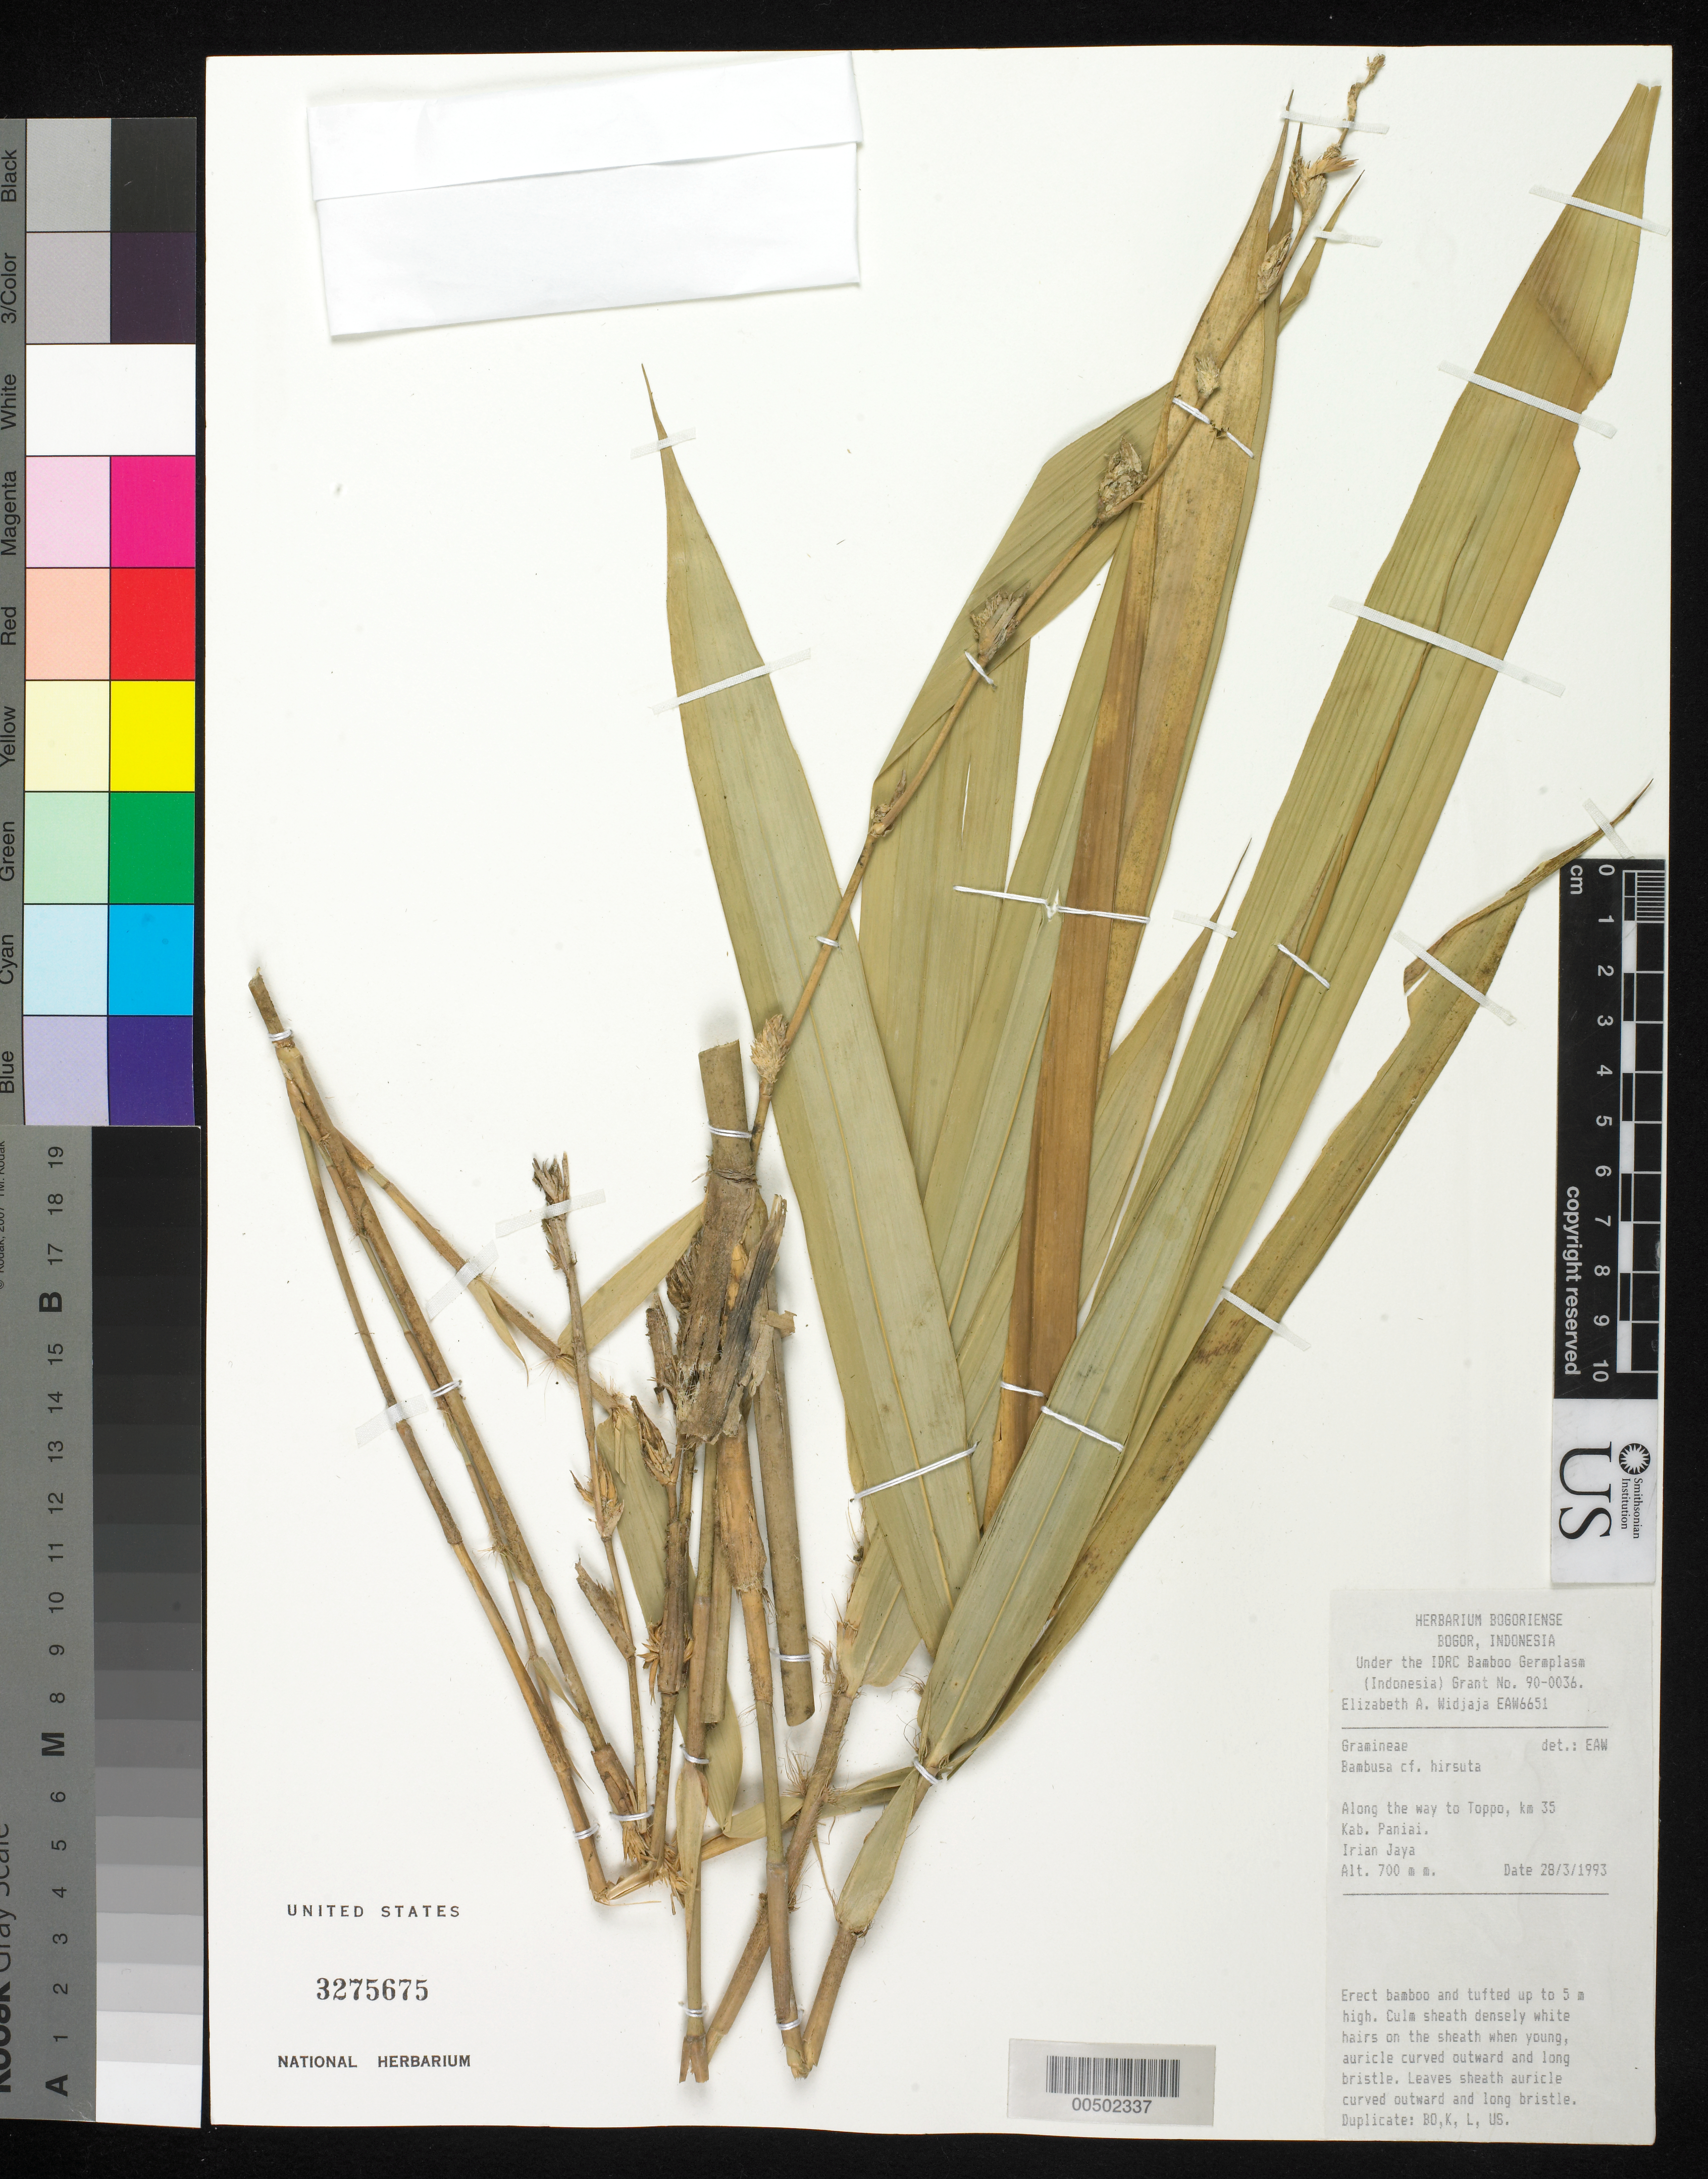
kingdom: Plantae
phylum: Tracheophyta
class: Liliopsida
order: Poales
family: Poaceae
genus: Neololeba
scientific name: Neololeba hirsuta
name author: (Holttum) Widjaja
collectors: E. A. Widjaja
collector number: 6651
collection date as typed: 28 Mar 1993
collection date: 1993-03-28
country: Indonesia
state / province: Papua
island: New Guinea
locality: Along the way to toppo, km 35, kab. paniai, irian jaya. Irian Barat.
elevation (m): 700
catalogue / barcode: US 3275675